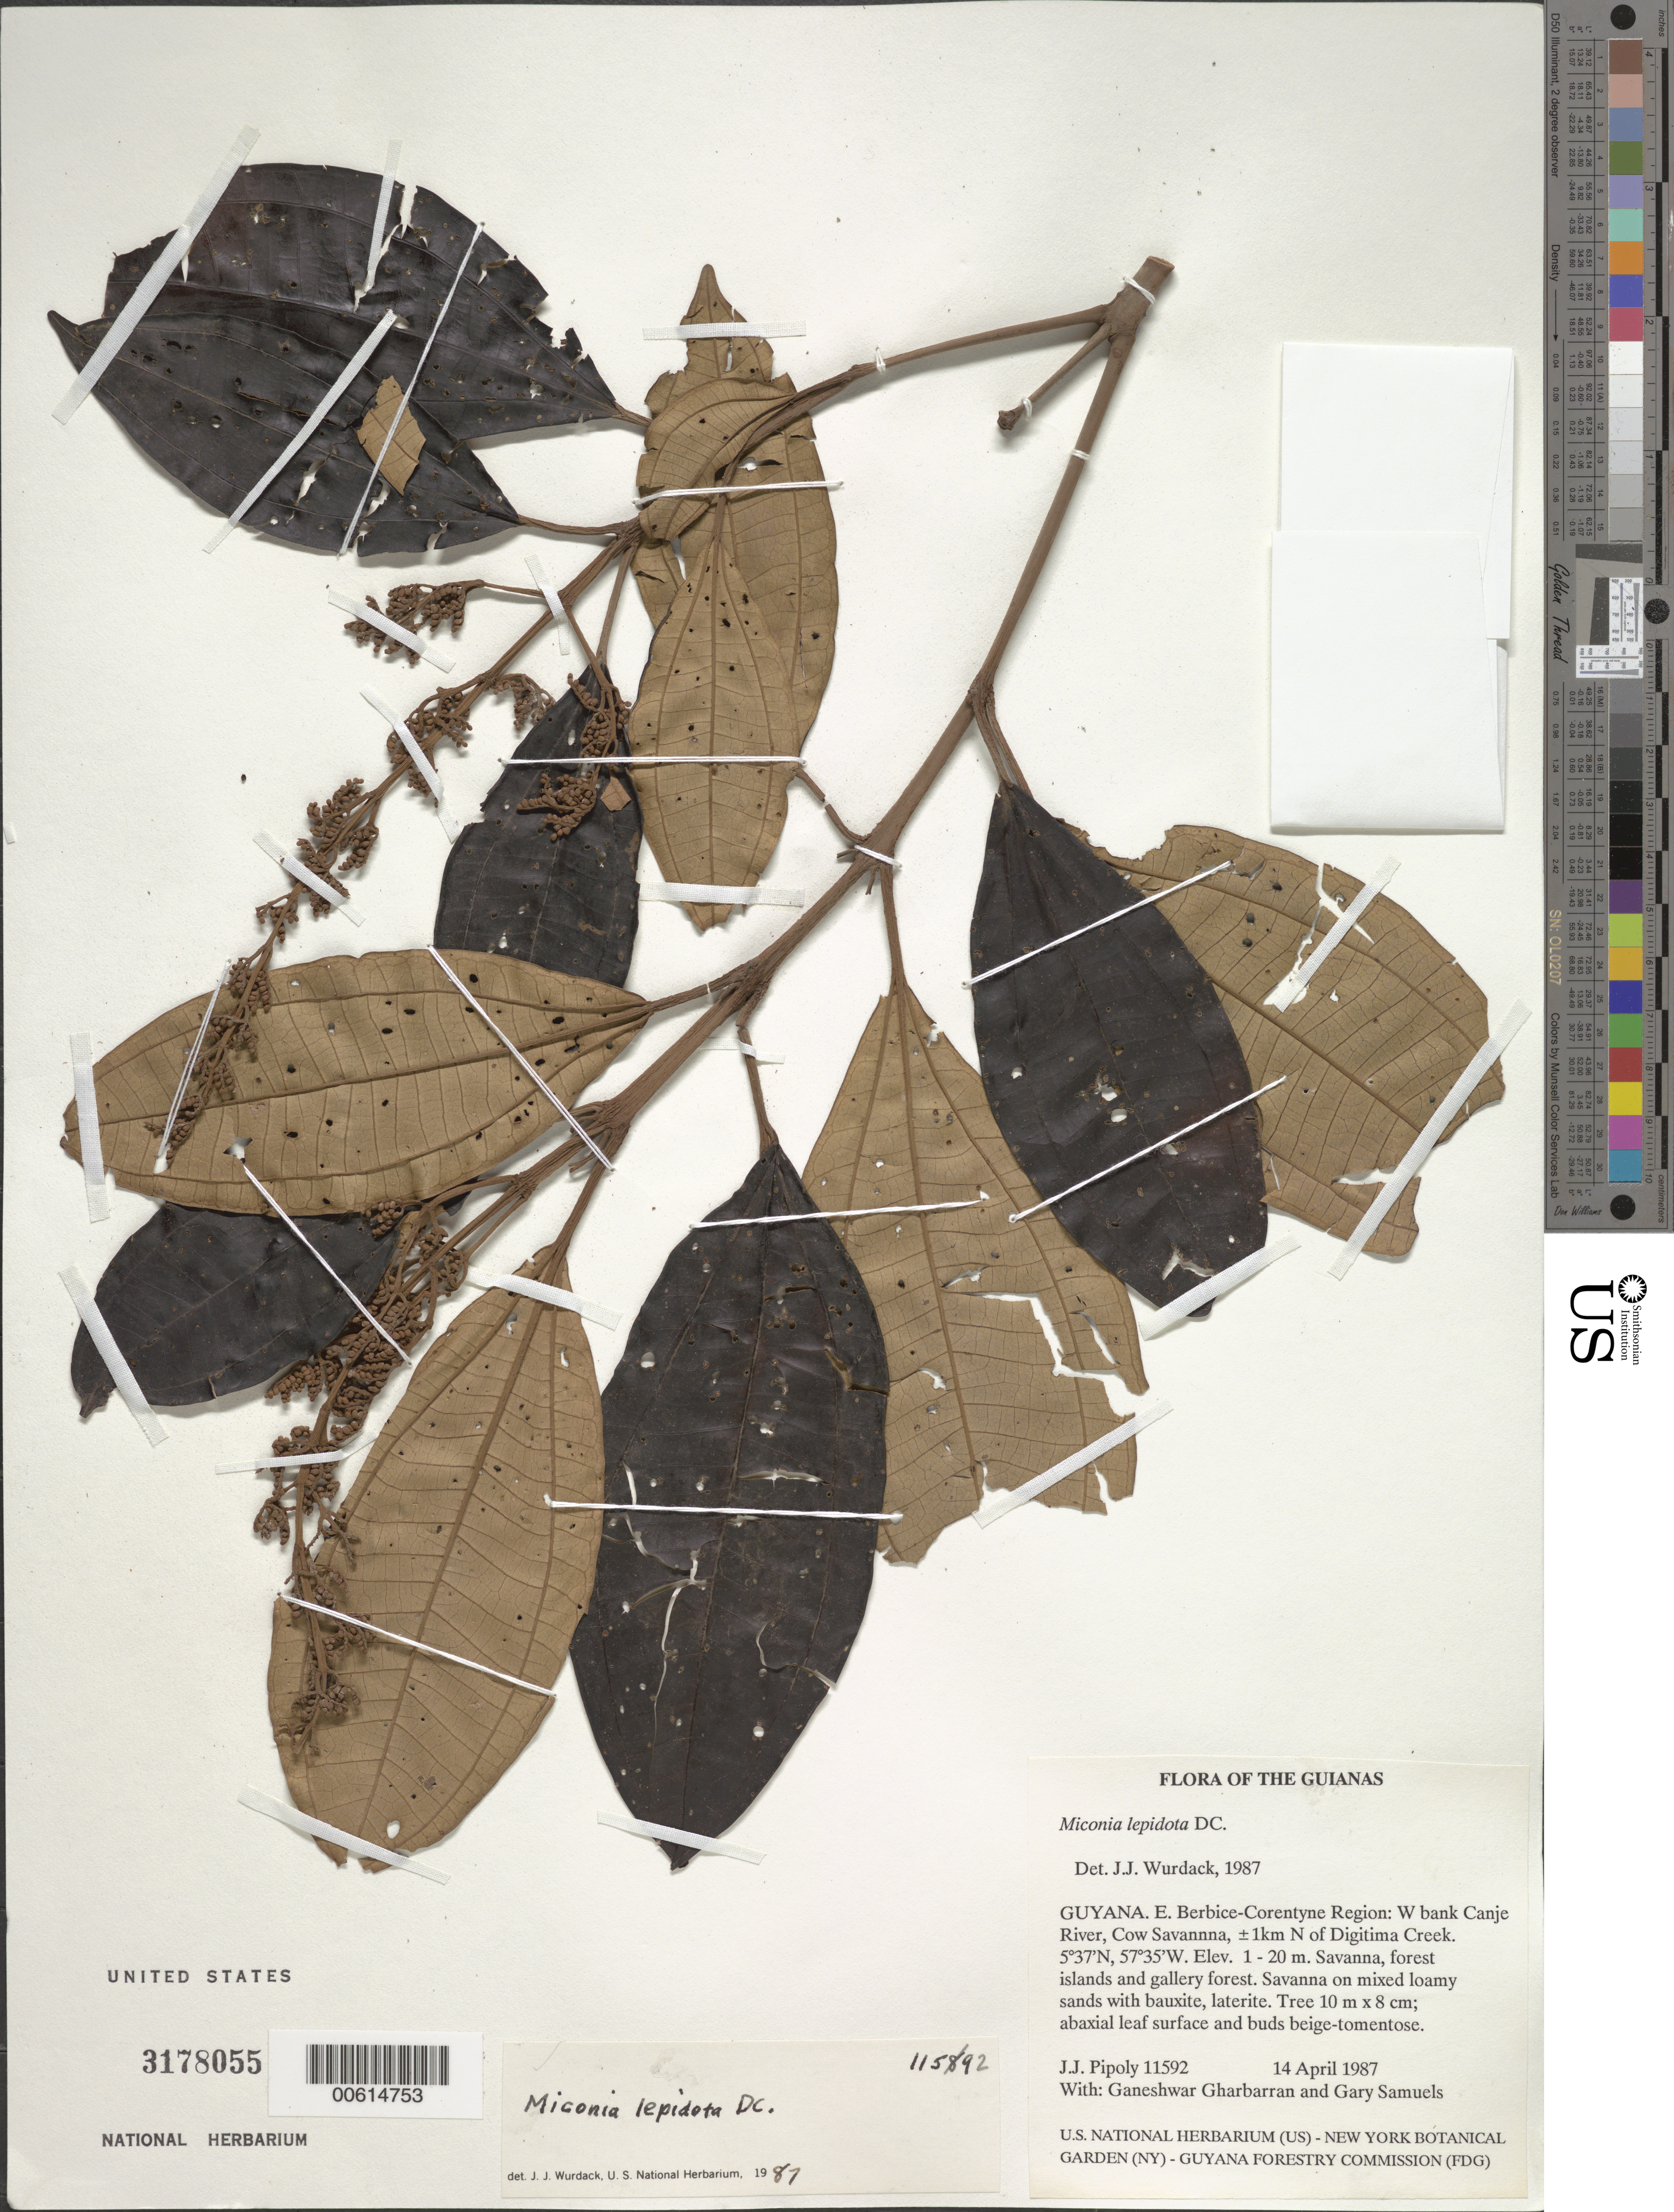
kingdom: Plantae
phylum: Tracheophyta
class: Magnoliopsida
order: Myrtales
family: Melastomataceae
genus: Miconia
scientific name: Miconia lepidota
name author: Schrank & Mart. ex DC.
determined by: Wurdack, John J., (US), US (UNITED STATES)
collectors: J. J. Pipoly, G. Gharbarran & G. Samuels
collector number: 11592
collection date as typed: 14 April 1987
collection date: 1987-04-14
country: Guyana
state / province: E. Berbice-Corentyne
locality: W bank Canje River, Cow Savanna, ±1km N of Digitima Creek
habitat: Savanna, forest islands and gallery forest. Savanna on mixed loamy sands with bauxite, laterite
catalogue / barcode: US 3178055